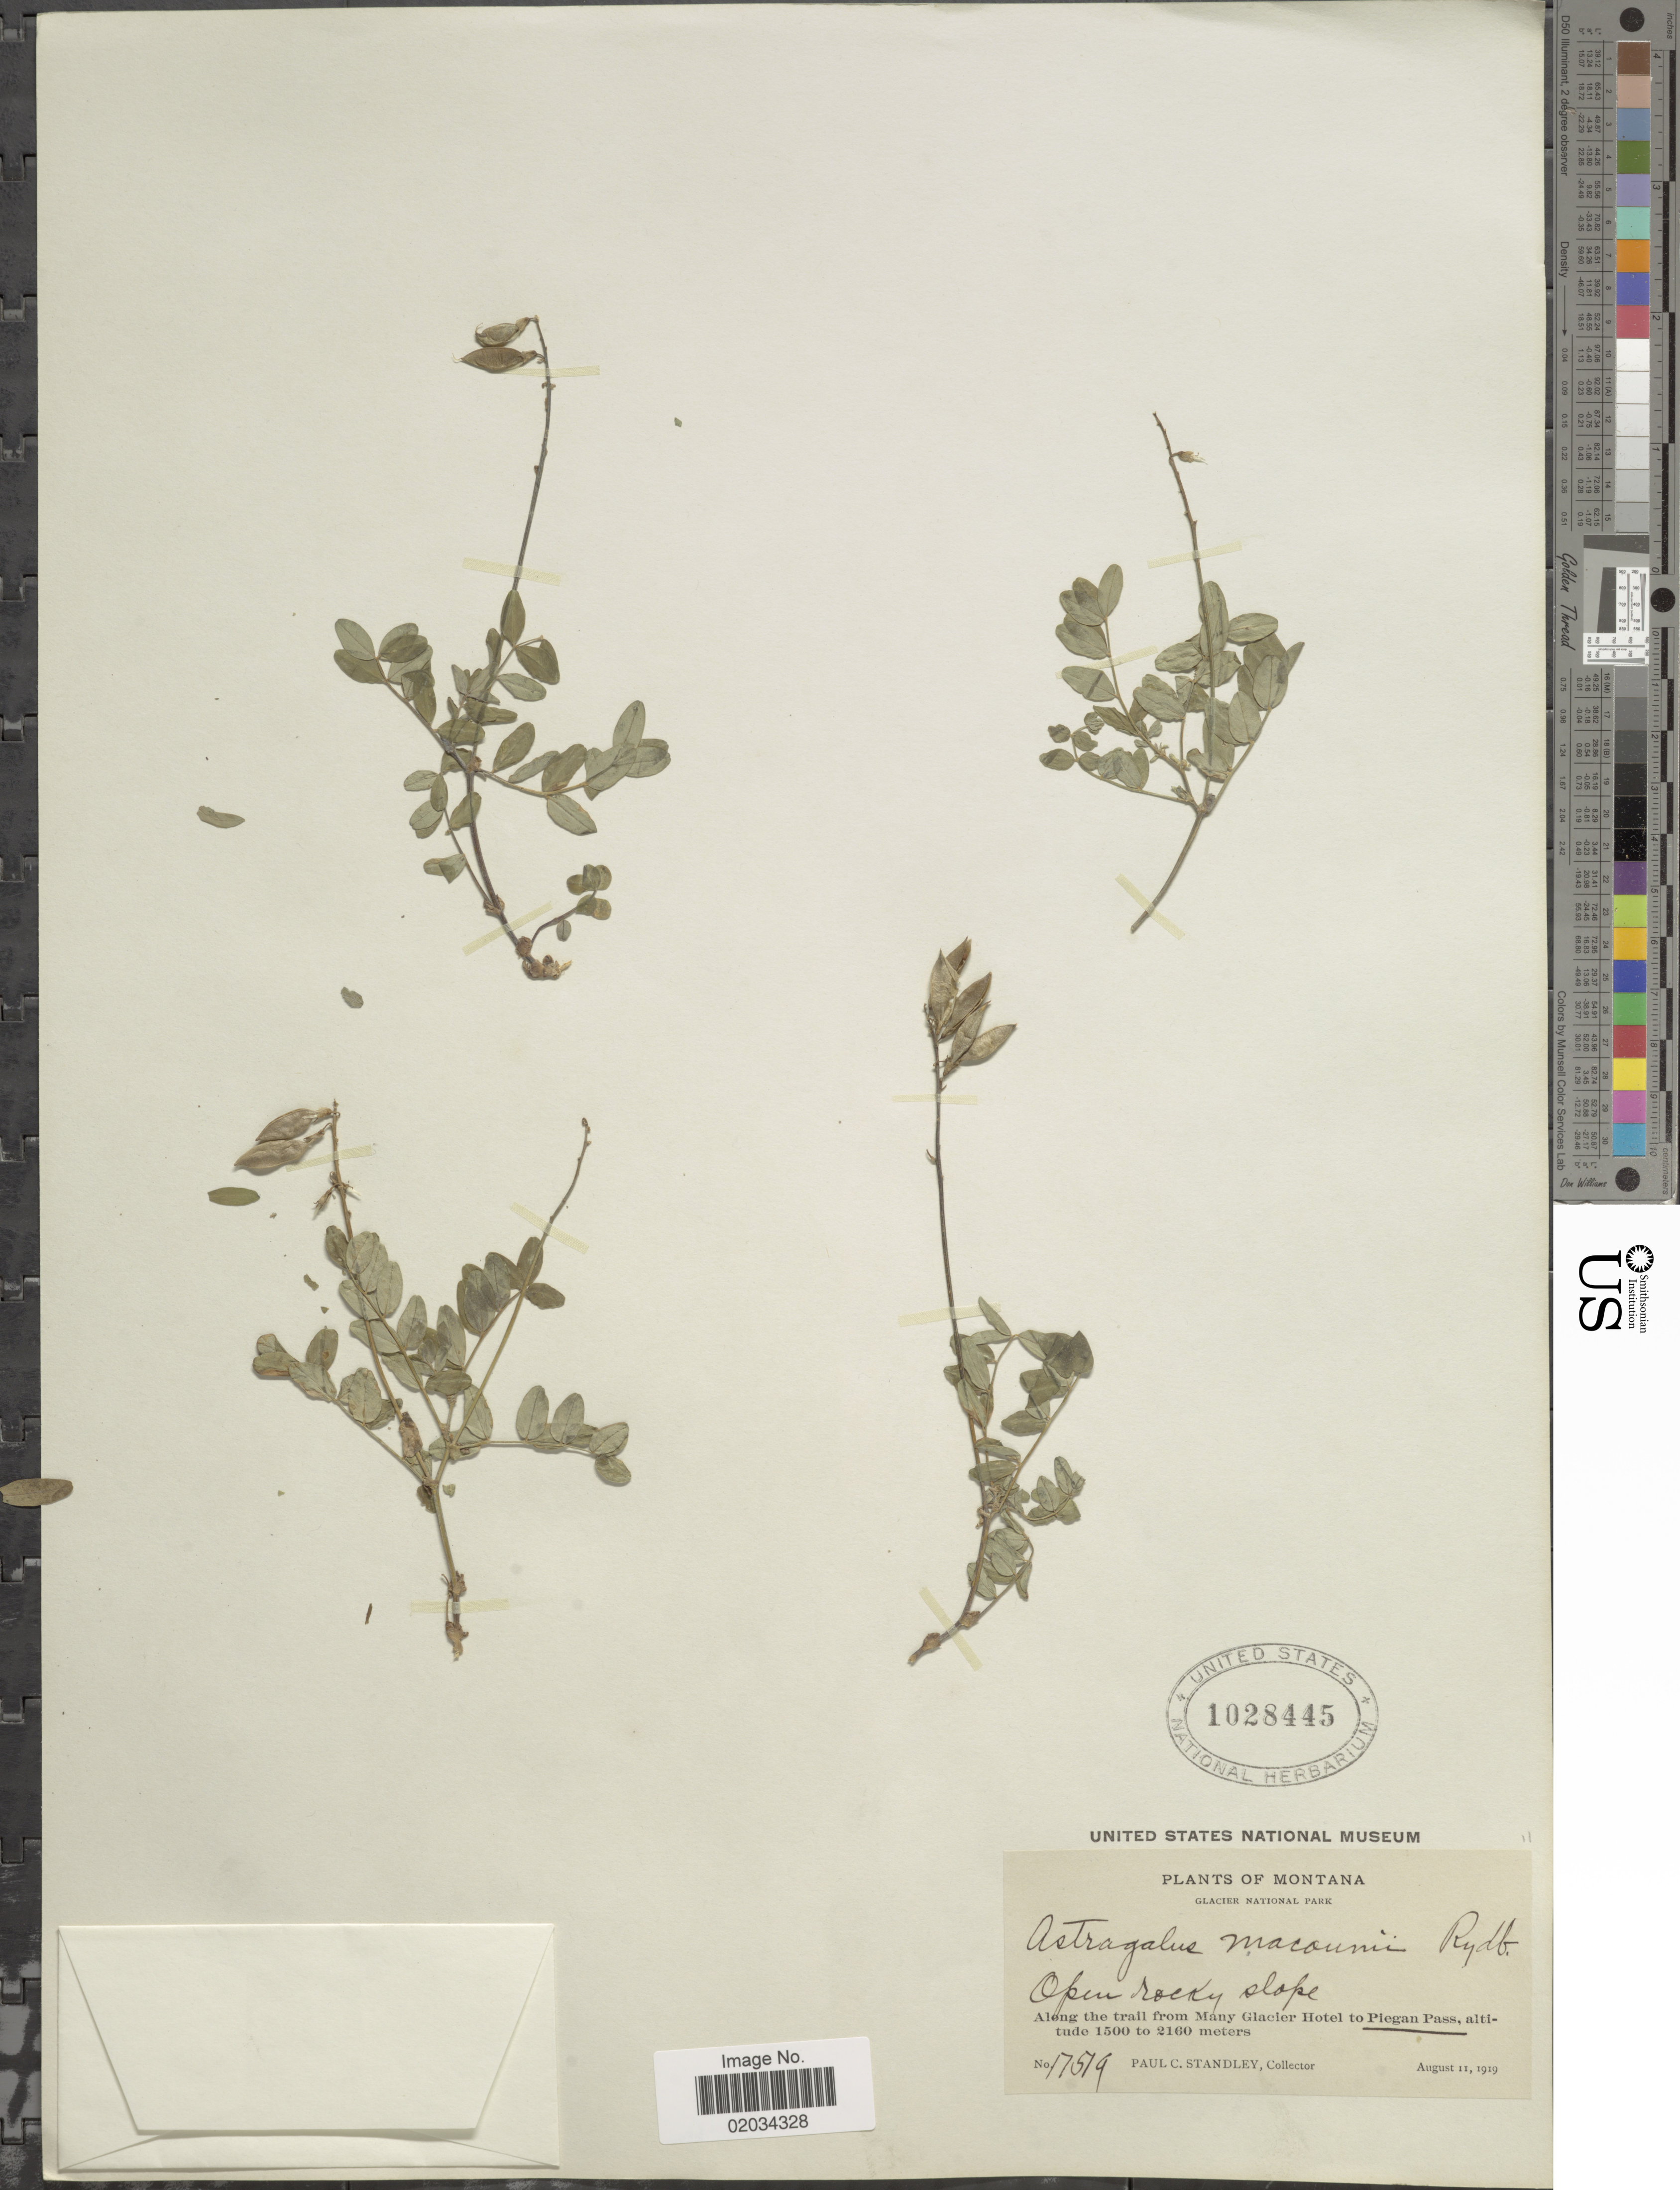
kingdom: Plantae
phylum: Tracheophyta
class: Magnoliopsida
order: Fabales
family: Fabaceae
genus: Astragalus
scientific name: Astragalus robbinsii var. minor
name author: (Hook.) Barneby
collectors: P. C. Standley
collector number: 17519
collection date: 1919-08-11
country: United States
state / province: Montana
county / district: Glacier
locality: Glacier National Park, along the trail from Many Glacier Hotel to Piegan Pass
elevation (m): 1500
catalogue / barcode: US 1028445